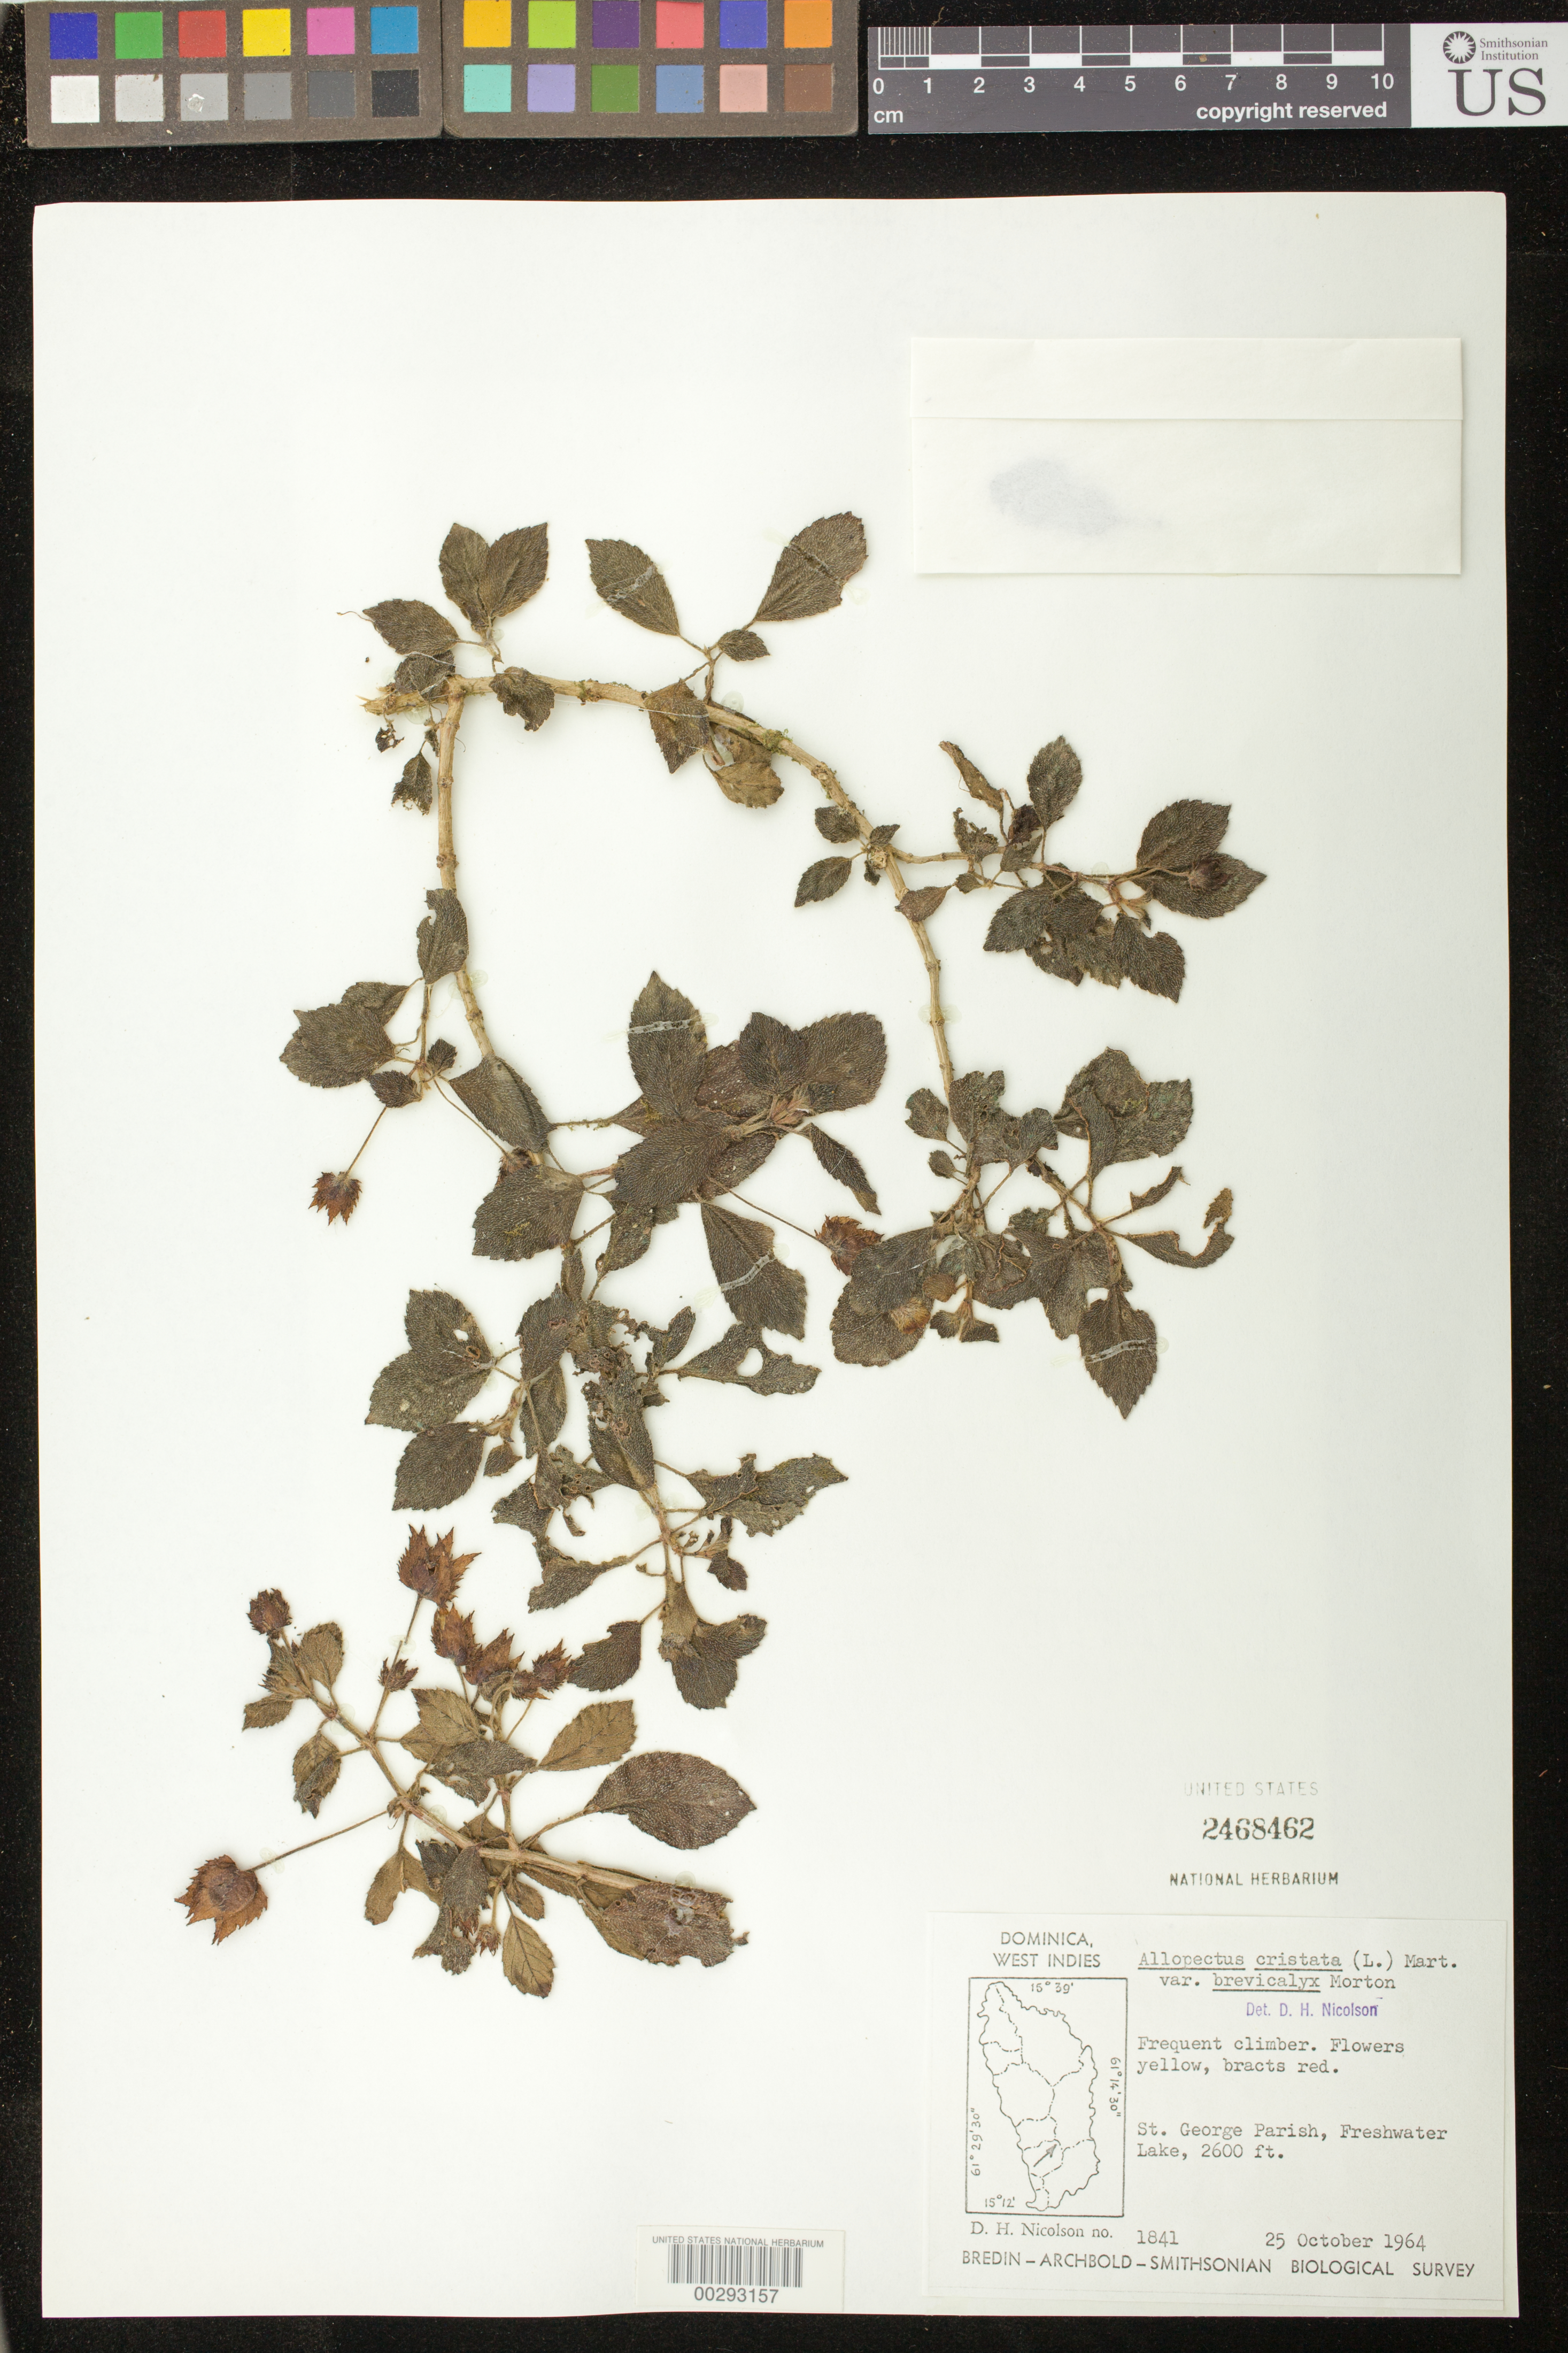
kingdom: Plantae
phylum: Tracheophyta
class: Magnoliopsida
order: Lamiales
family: Gesneriaceae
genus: Crantzia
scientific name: Crantzia cristata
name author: (L.) Scop. ex Fritsch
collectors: D. H. Nicolson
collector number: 1841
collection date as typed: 25 Oct 1964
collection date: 1964-10-25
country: Dominica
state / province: St. George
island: Dominica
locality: Freshwater lake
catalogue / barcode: US 2468462